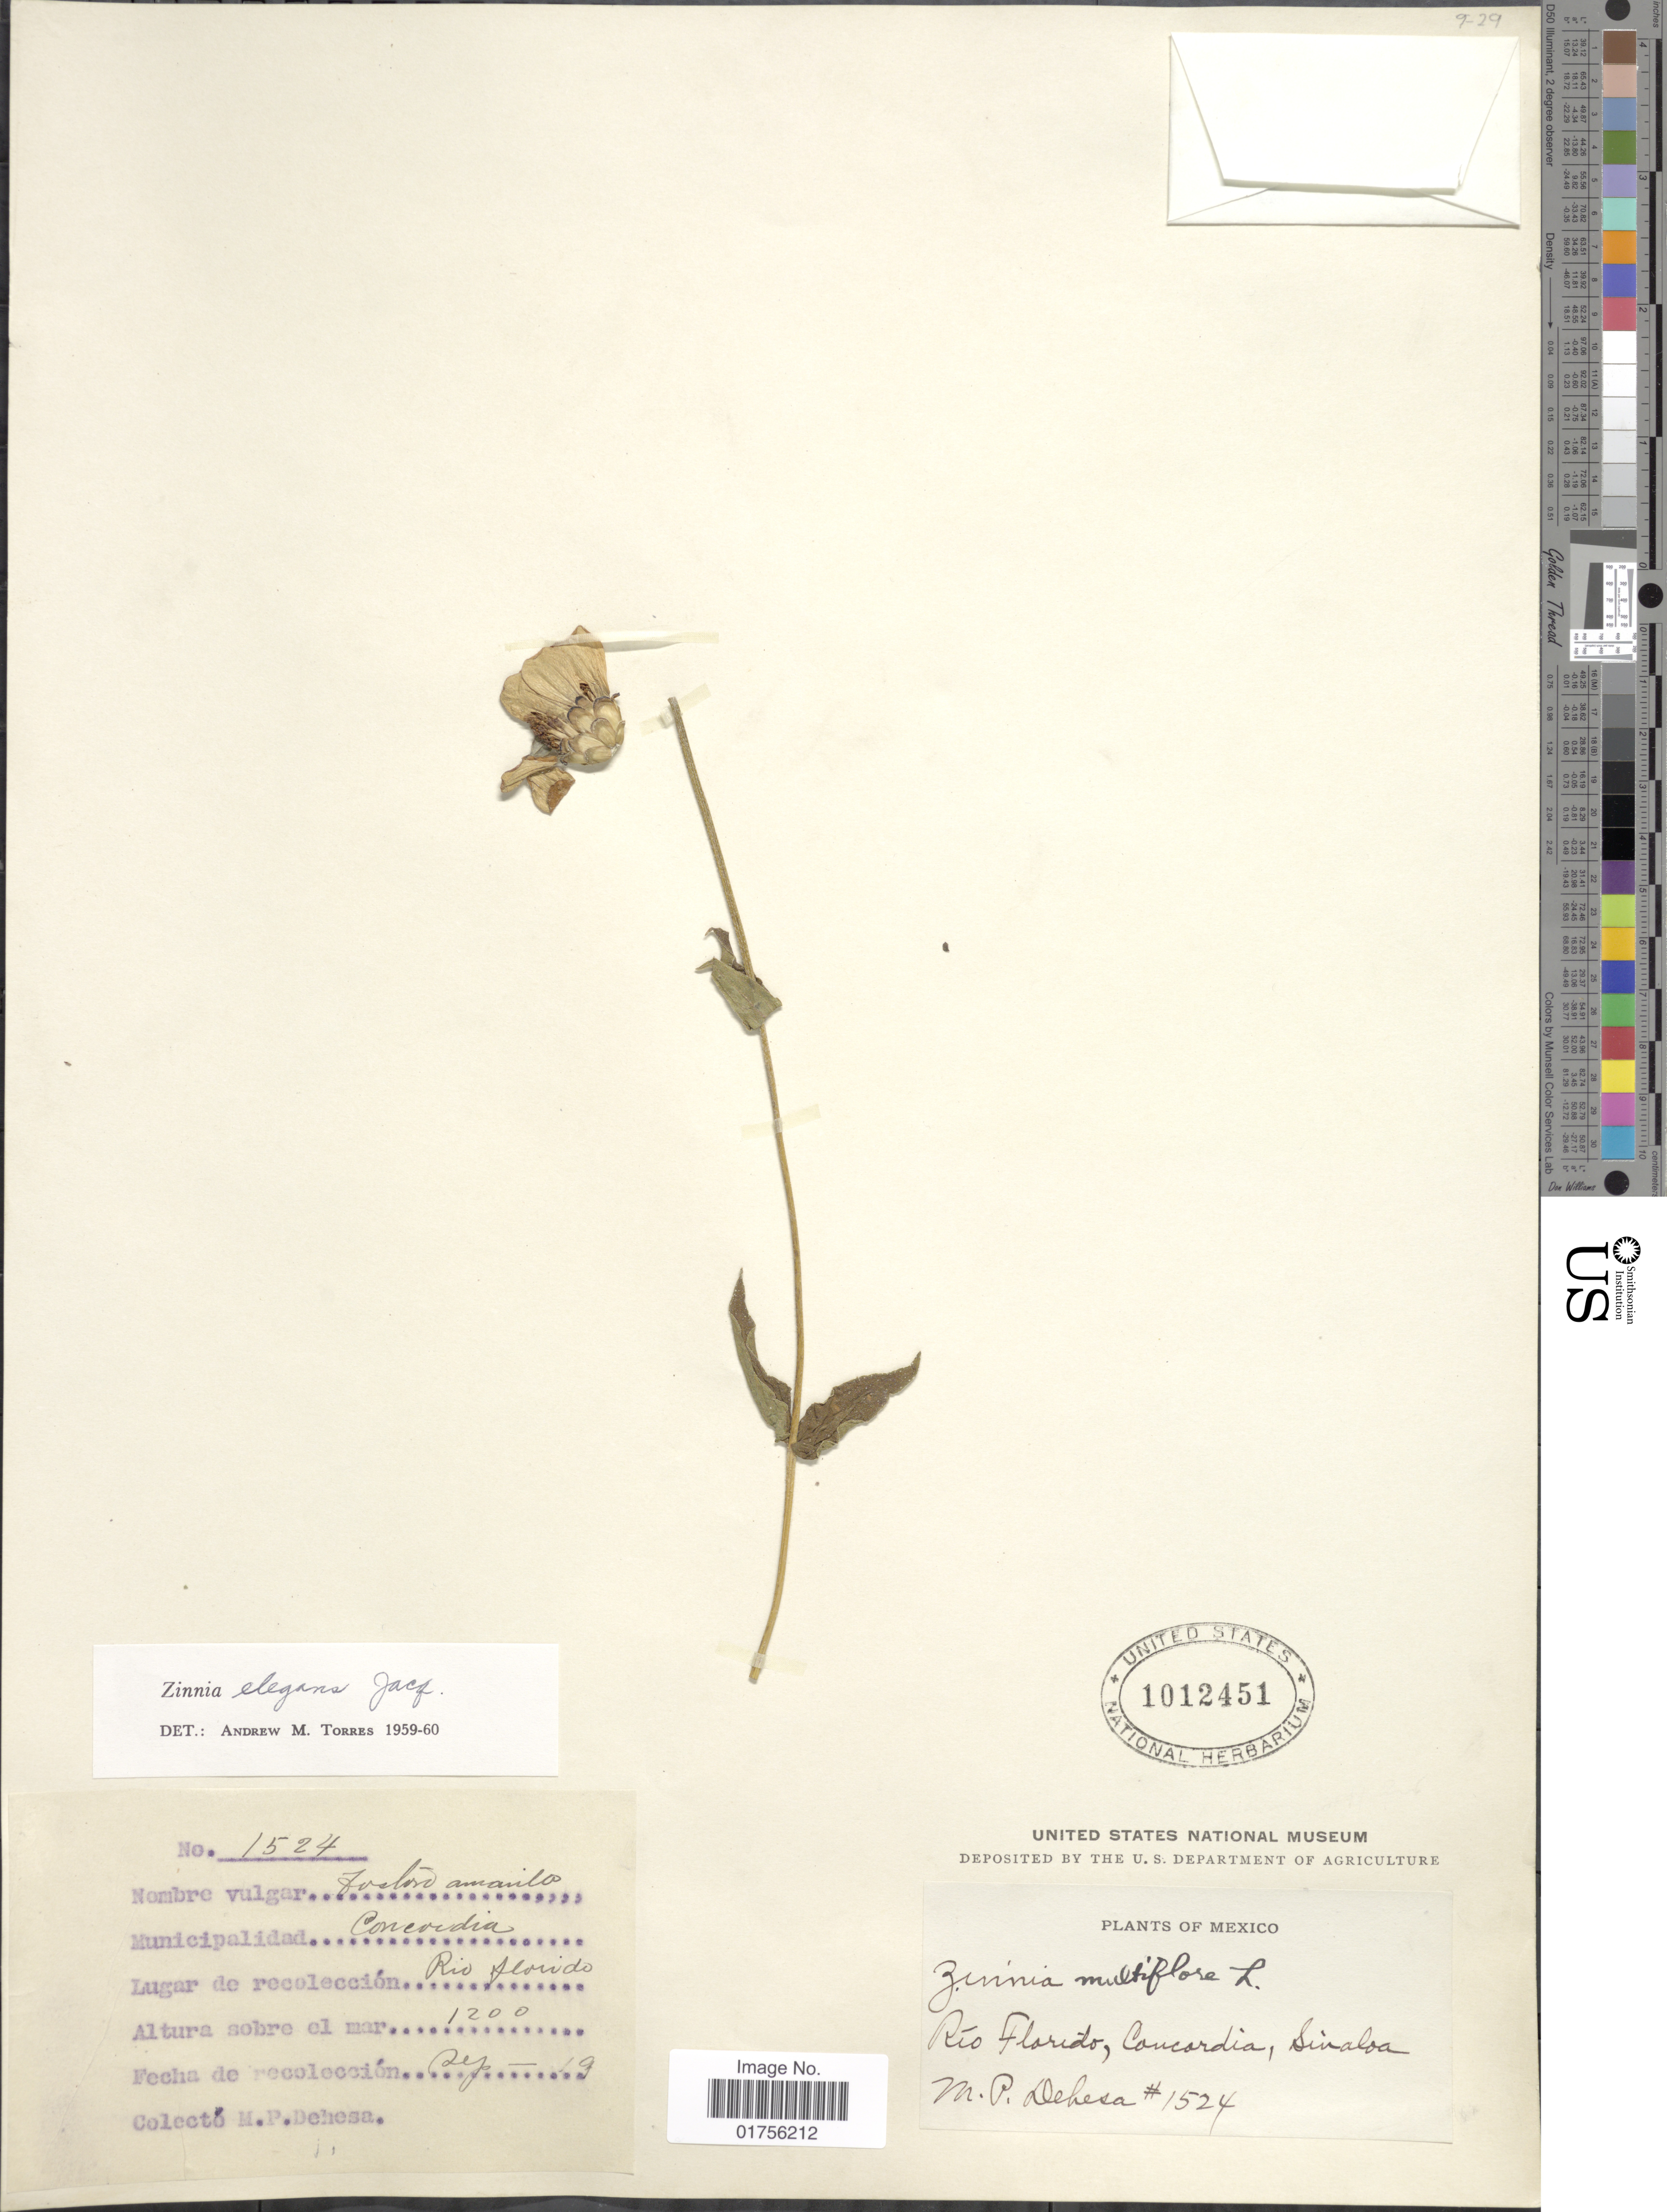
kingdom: Plantae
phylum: Tracheophyta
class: Magnoliopsida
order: Asterales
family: Asteraceae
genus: Zinnia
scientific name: Zinnia elegans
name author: Jacq.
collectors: M. Dehesa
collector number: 1524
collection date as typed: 19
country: Mexico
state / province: Sinaloa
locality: Rio Florida, Concordia, Sinaloa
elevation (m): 1200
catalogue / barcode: US 1012451